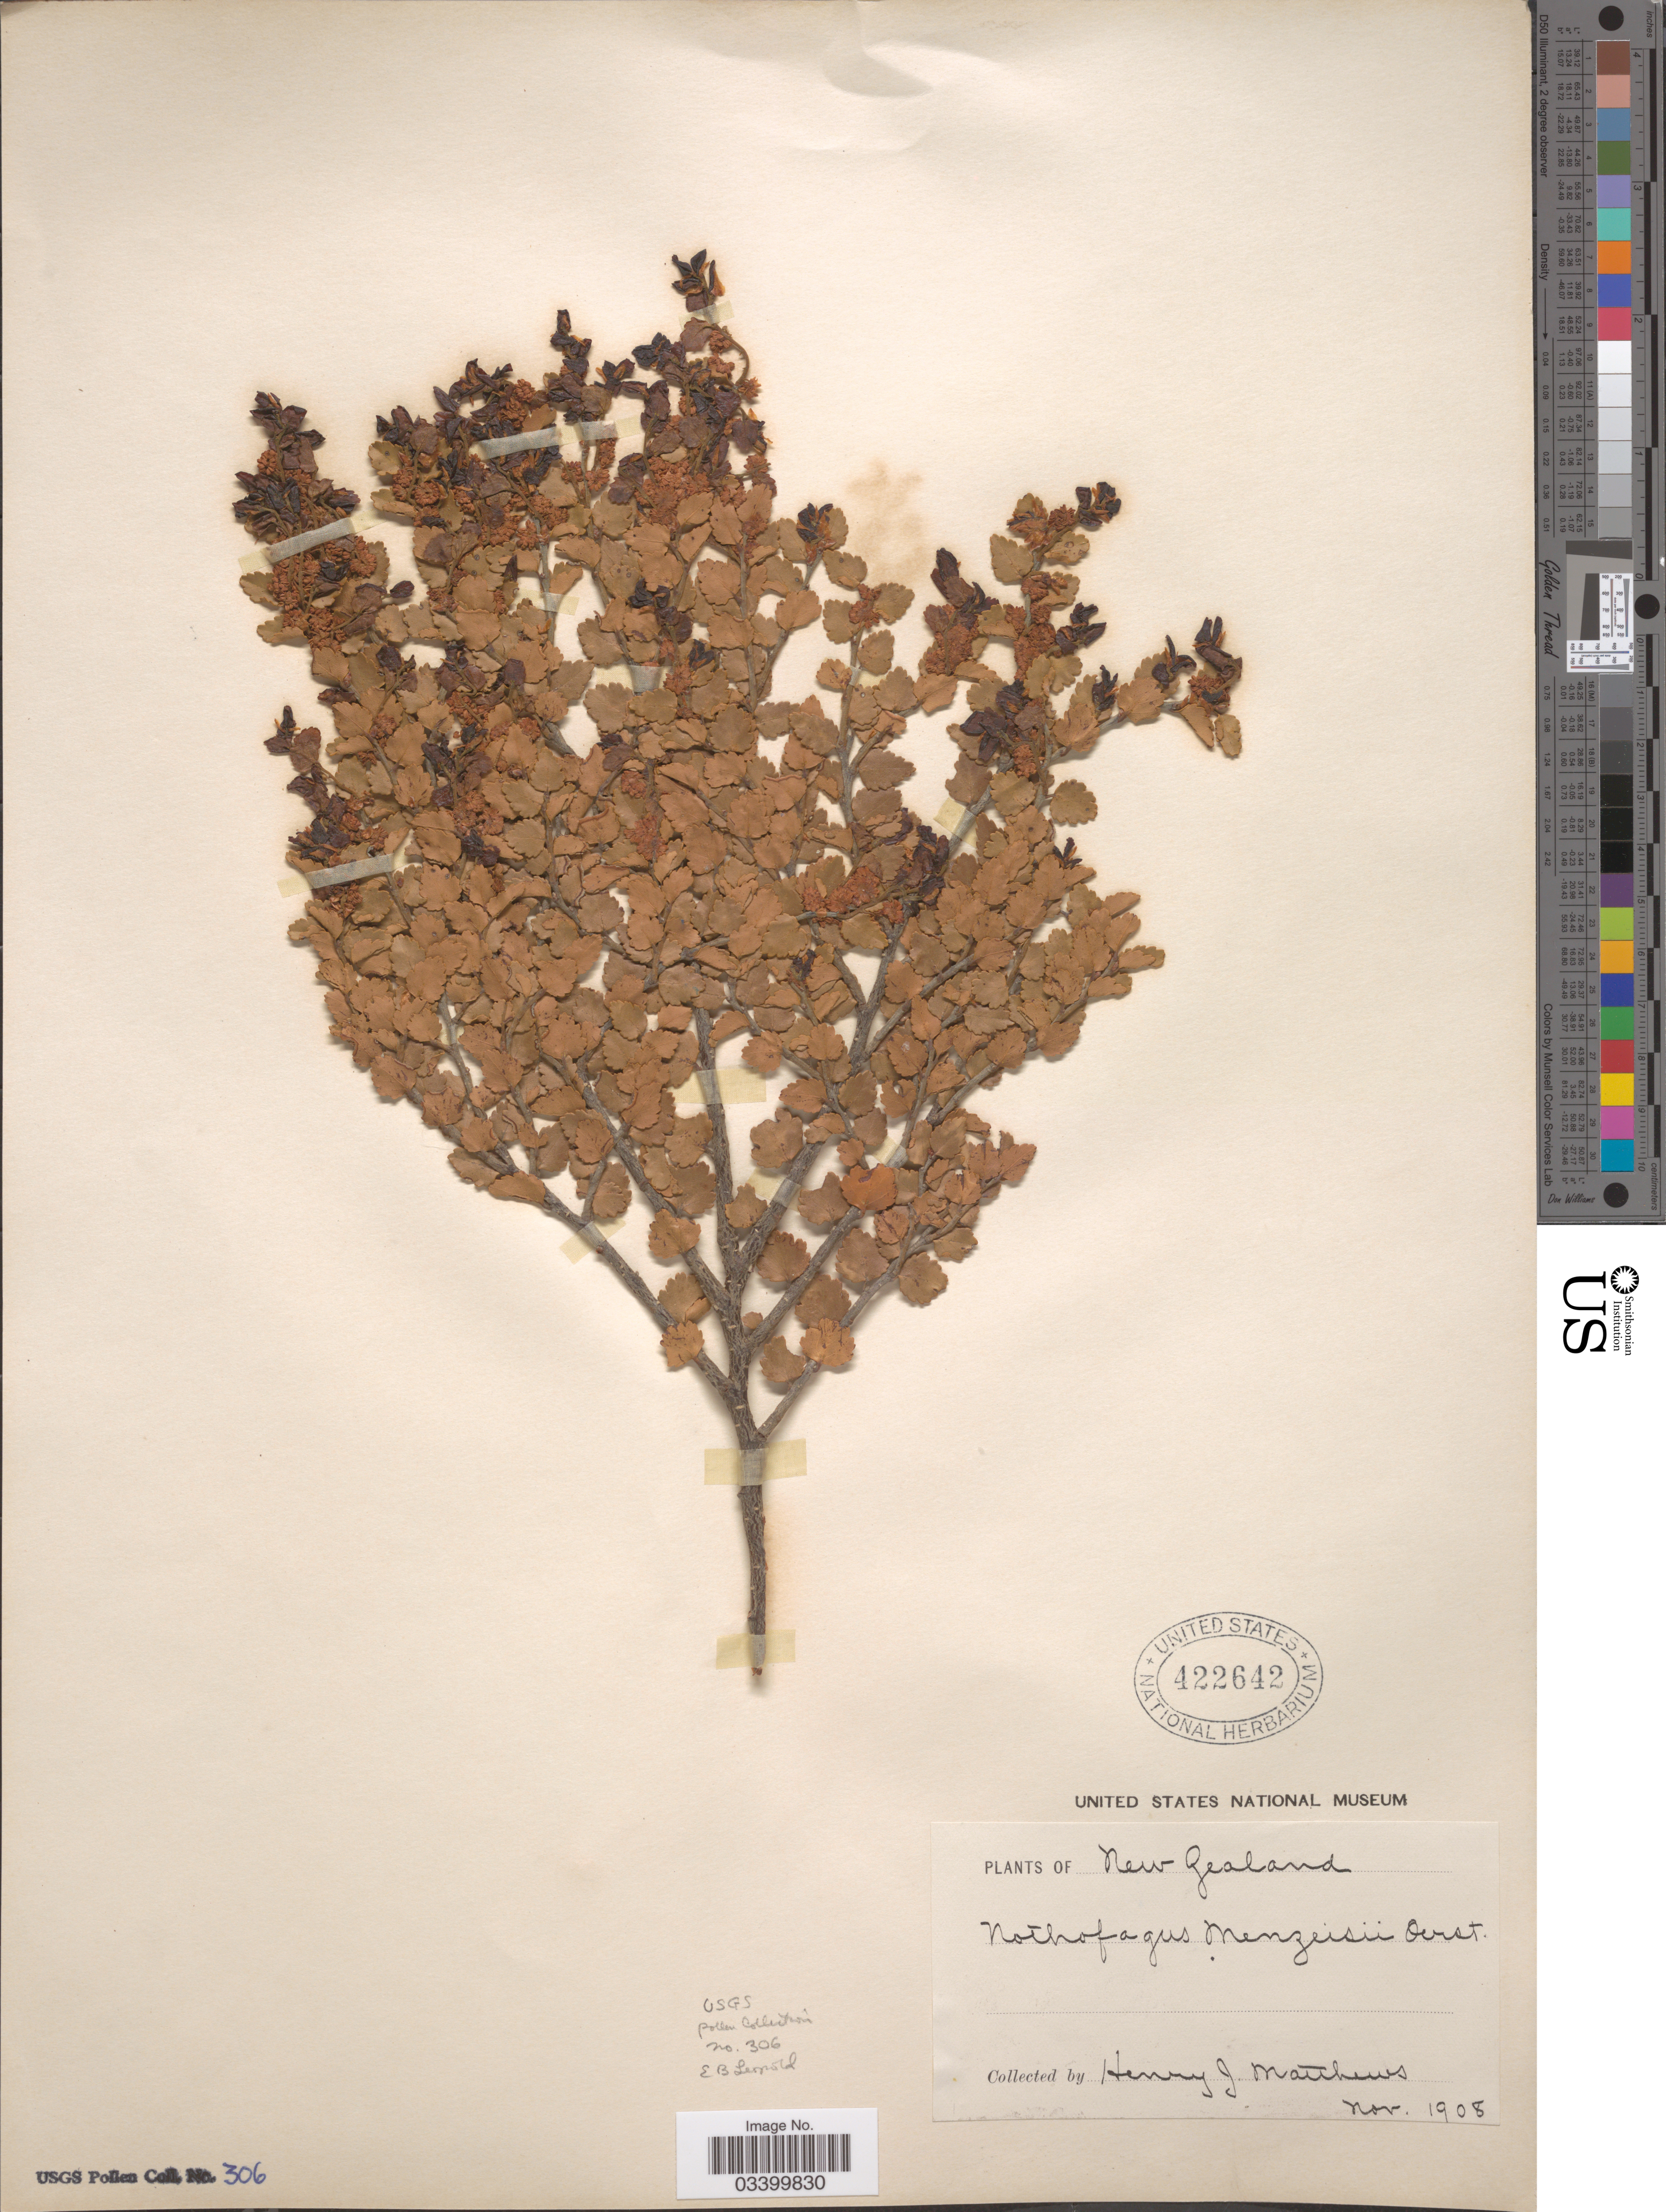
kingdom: Plantae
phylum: Tracheophyta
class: Magnoliopsida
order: Fagales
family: Nothofagaceae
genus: Nothofagus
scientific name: Nothofagus menziesii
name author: (Hook. f.) Oerst.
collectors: H. J. Matthews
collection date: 1908-11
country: New Zealand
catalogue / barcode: US 422642